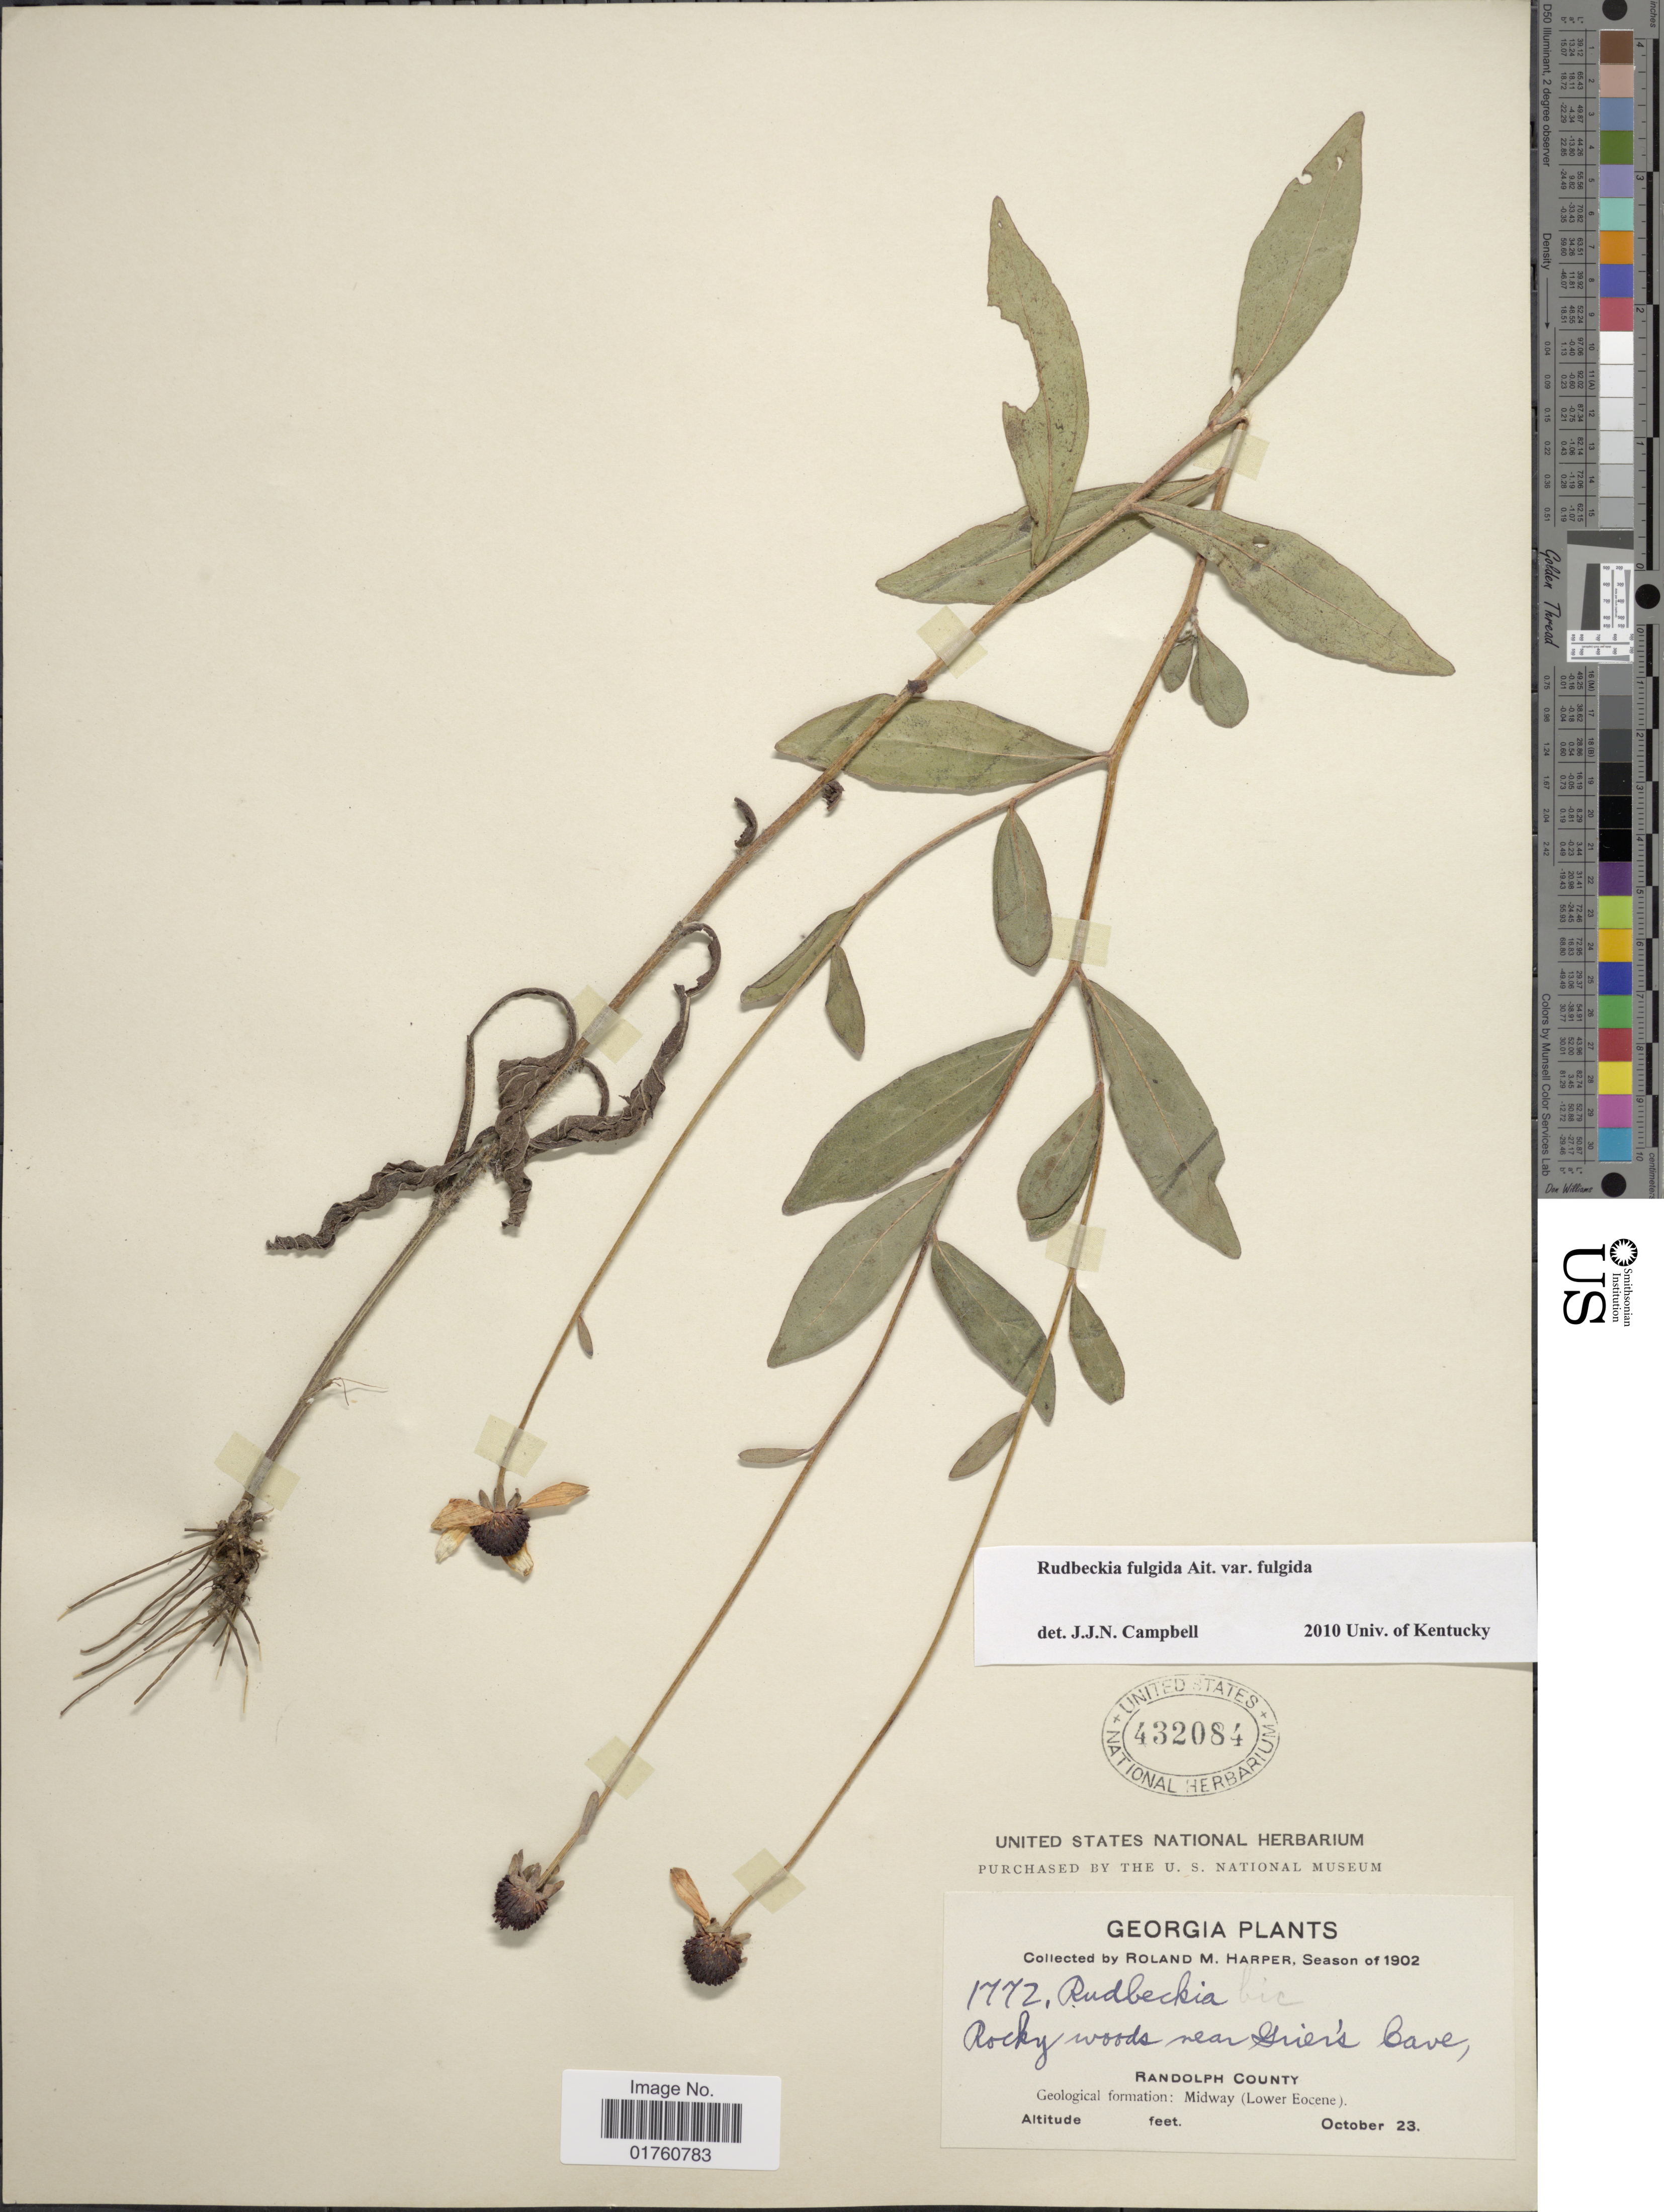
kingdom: Plantae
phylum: Tracheophyta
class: Magnoliopsida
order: Asterales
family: Asteraceae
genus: Rudbeckia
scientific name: Rudbeckia fulgida var. fulgida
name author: Aiton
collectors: R. M. Harper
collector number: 1772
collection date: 1902-10-23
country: United States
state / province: Georgia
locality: Randolph County. Geological formation: Midway (Lower Eocene), Rocky woods near Gier's Cave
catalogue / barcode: US 432084